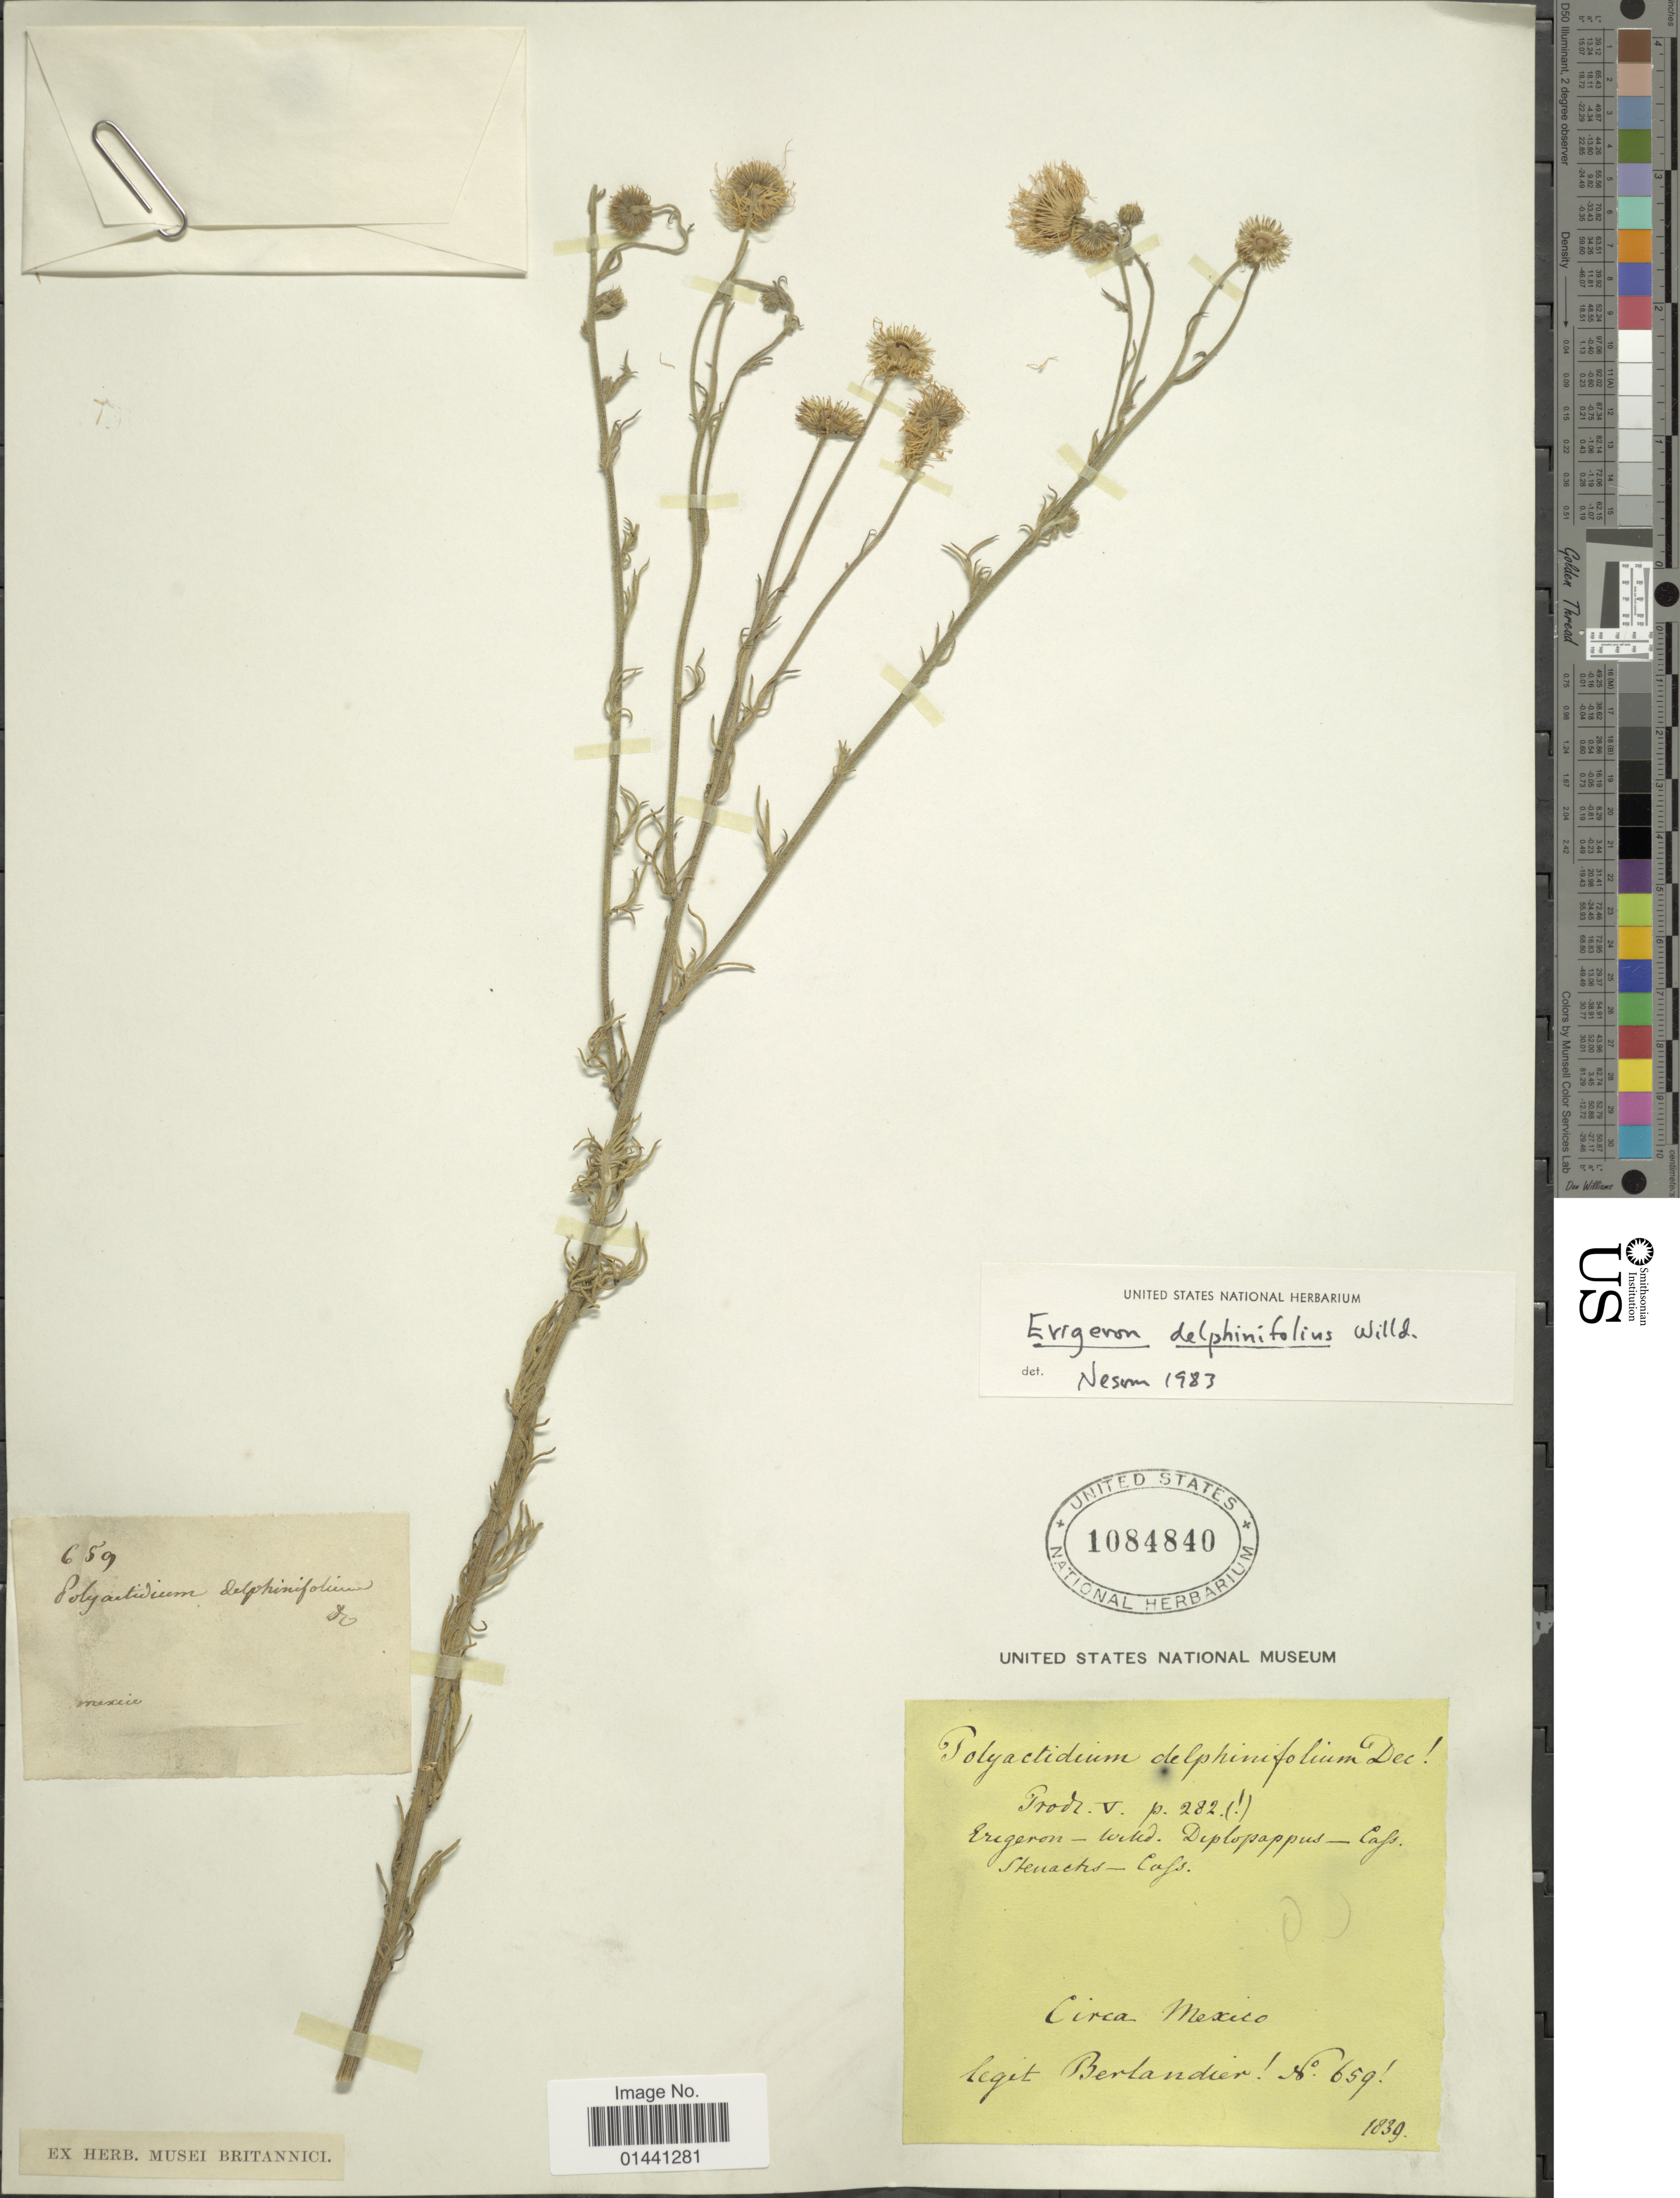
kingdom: Plantae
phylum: Tracheophyta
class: Magnoliopsida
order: Asterales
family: Asteraceae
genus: Erigeron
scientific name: Erigeron delphinifolius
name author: Willd.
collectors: J. L. Berlandier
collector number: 659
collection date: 1839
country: Mexico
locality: Circa Mexico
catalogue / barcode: US 1084840